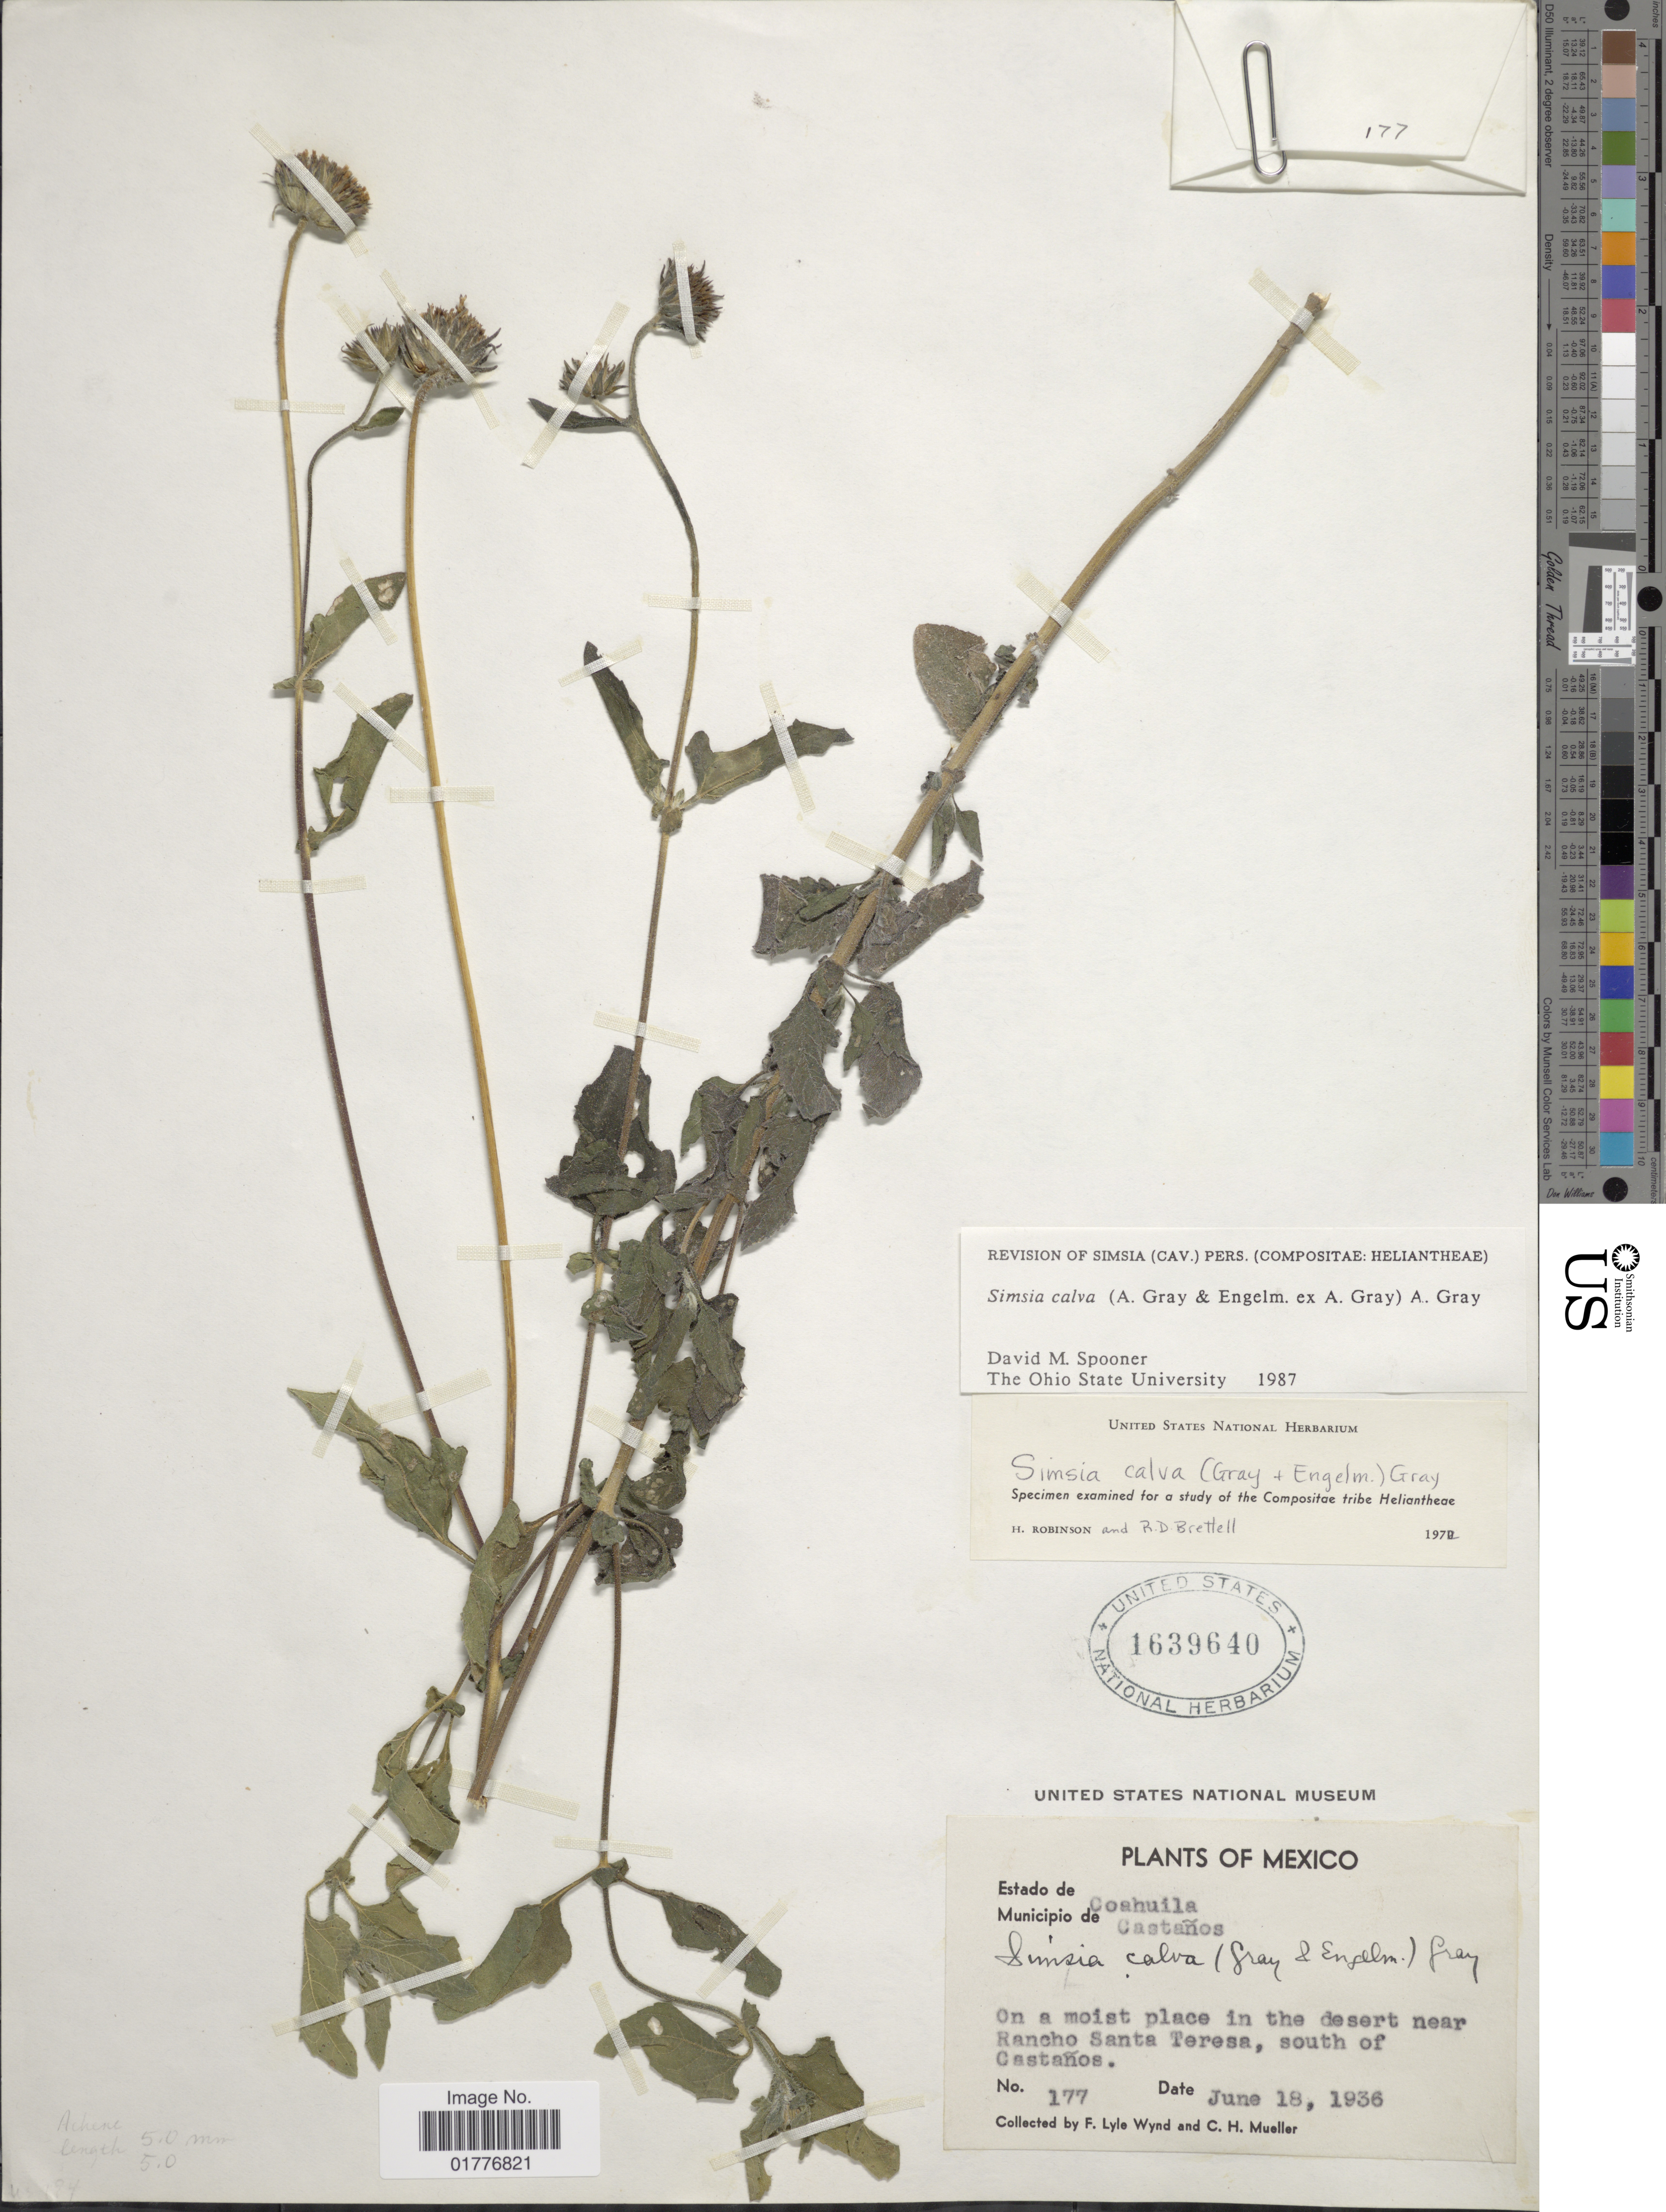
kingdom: Plantae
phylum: Tracheophyta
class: Magnoliopsida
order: Asterales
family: Asteraceae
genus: Simsia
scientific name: Simsia calva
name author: A. Gray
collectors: F. L. Wynd & C. H. Mueller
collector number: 177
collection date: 1936-06-18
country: Mexico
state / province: Coahuila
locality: Municipio de Castanos. On a moist place in the desert near rancho santa teresa, south of Castanos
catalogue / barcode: US 1639640